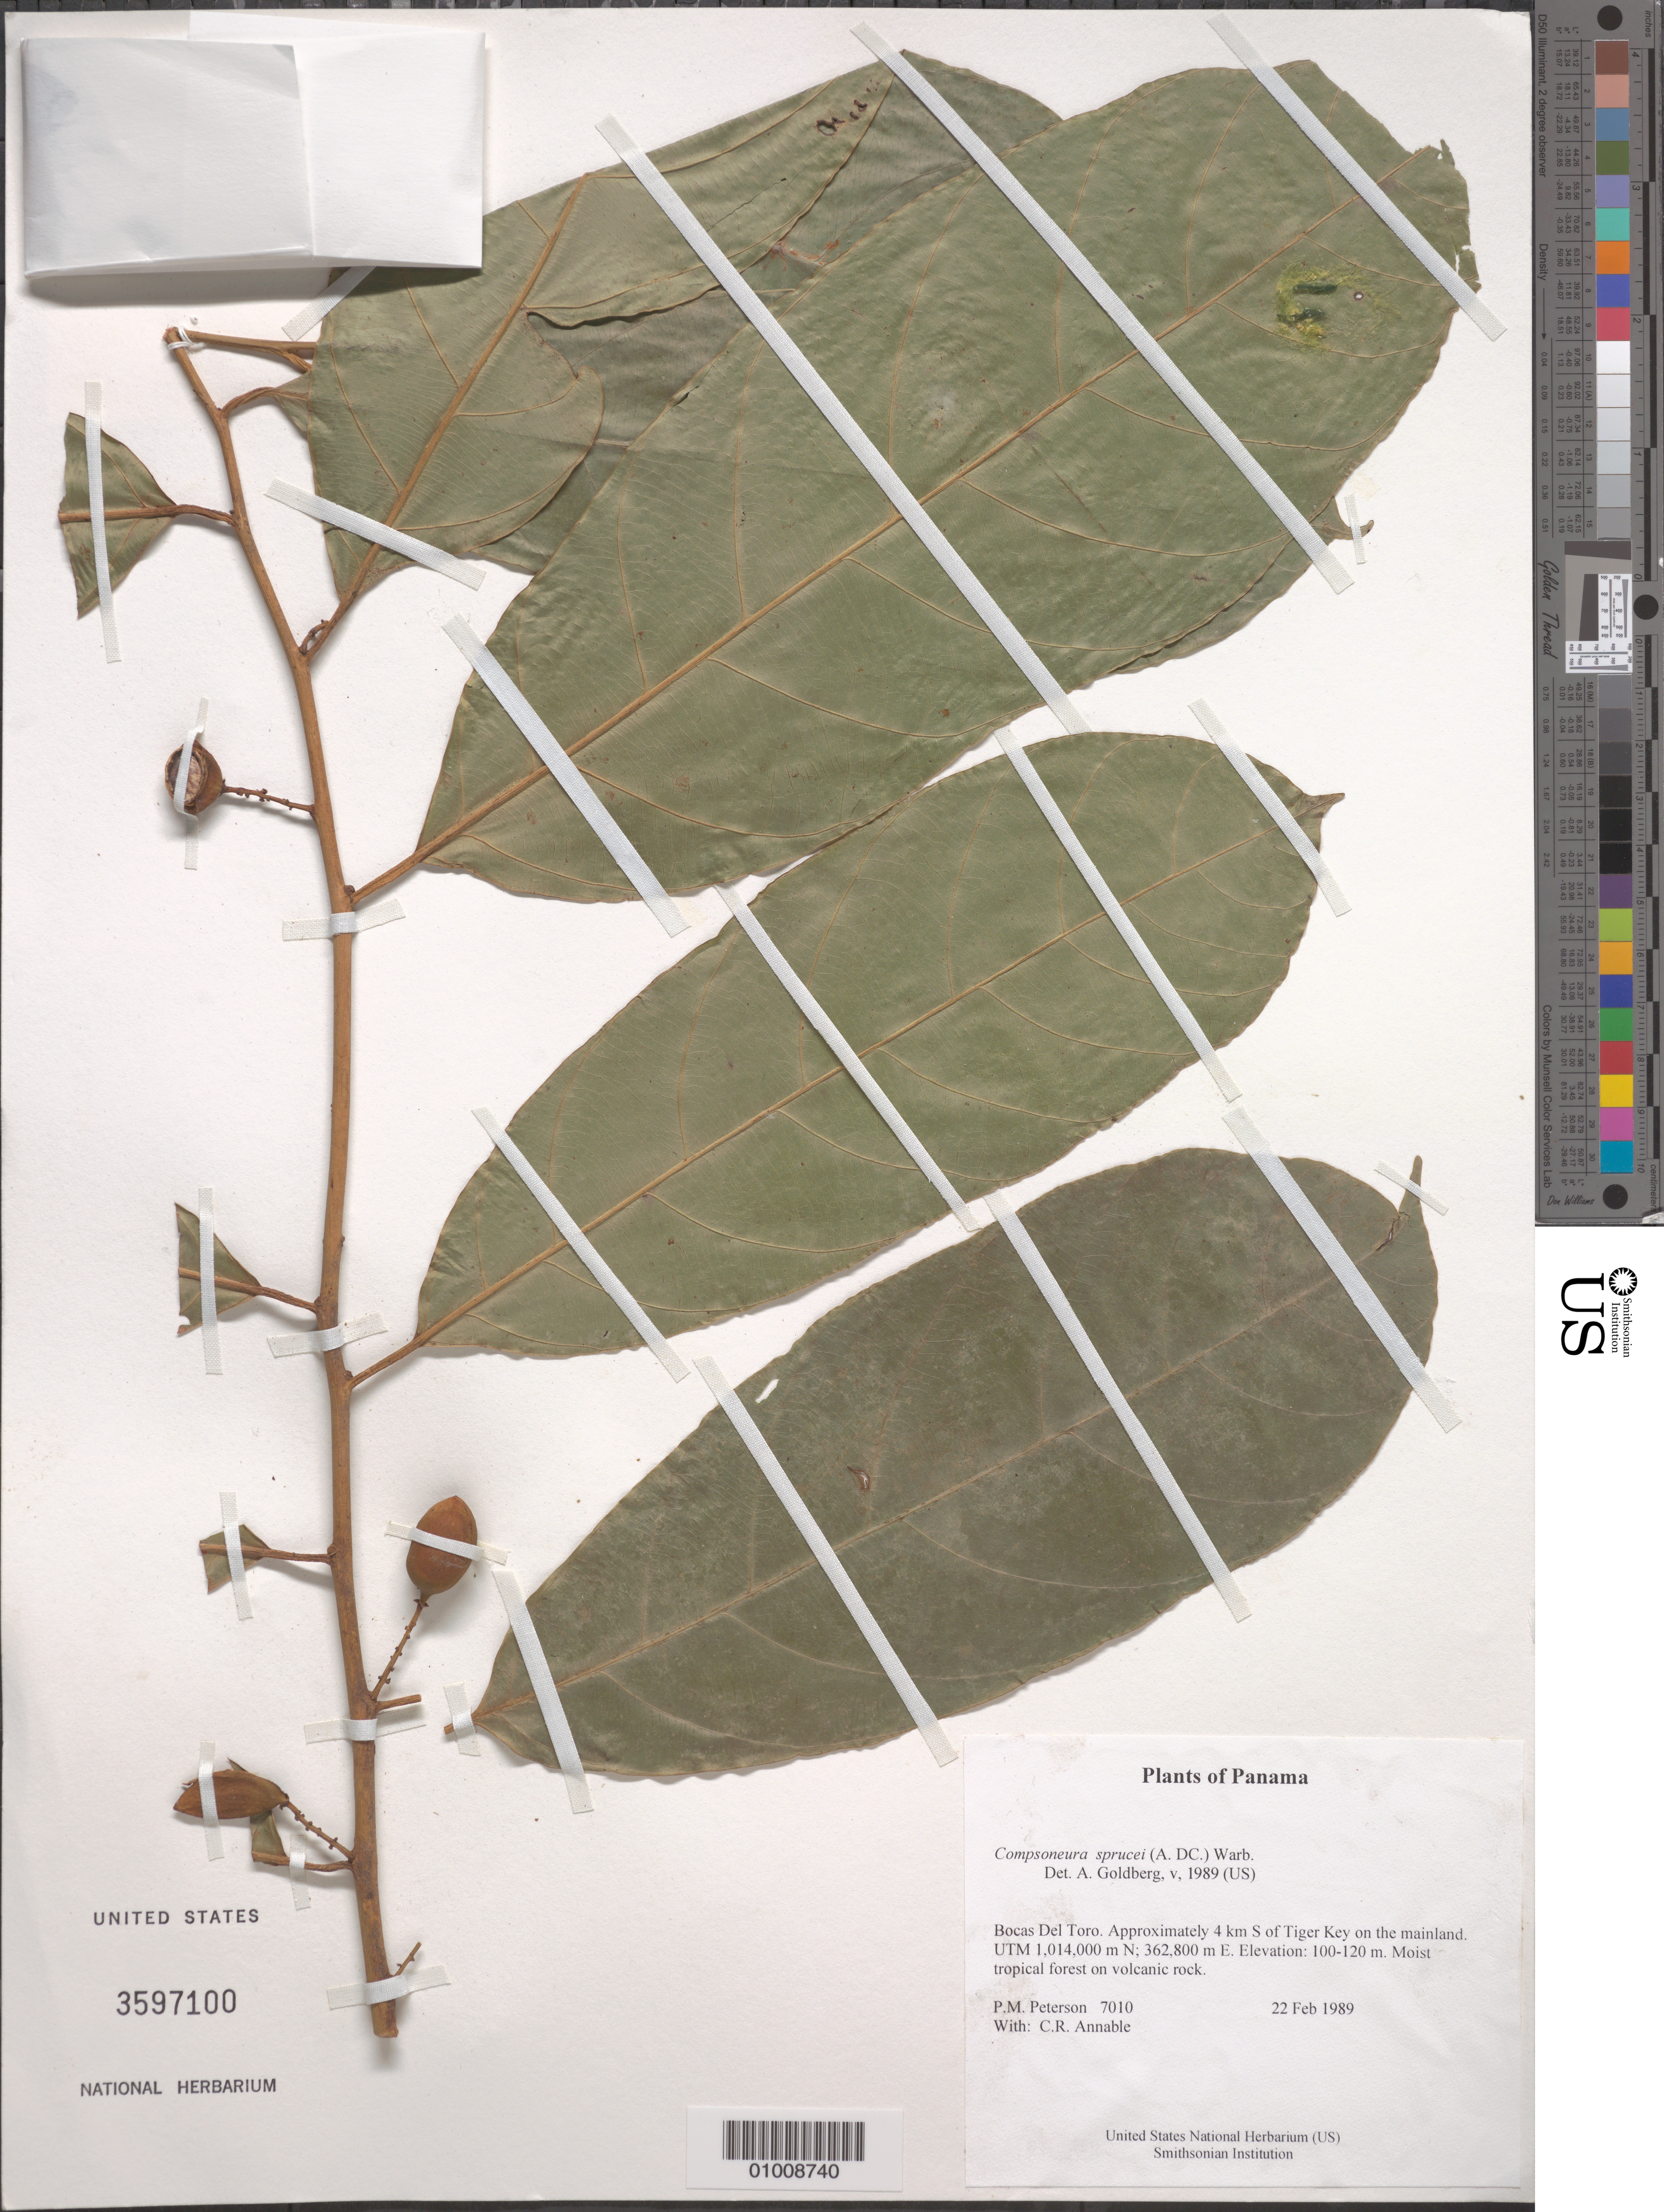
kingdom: Plantae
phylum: Tracheophyta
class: Magnoliopsida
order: Magnoliales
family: Myristicaceae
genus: Compsoneura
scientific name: Compsoneura sprucei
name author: (A. DC.) Warb.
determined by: Goldberg, Aaron, (US), NMNH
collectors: P. M. Peterson & C. R. Annable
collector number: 07010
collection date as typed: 22 Feb 1989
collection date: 1989-02-22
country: Panama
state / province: Bocas del Toro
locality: Approximately 4 km S of Tiger Key on the mainland. UTM 1,014,000 m N; 362,800 m E.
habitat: Moist tropical forest on volcanic rock.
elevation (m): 100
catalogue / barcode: US 3597100